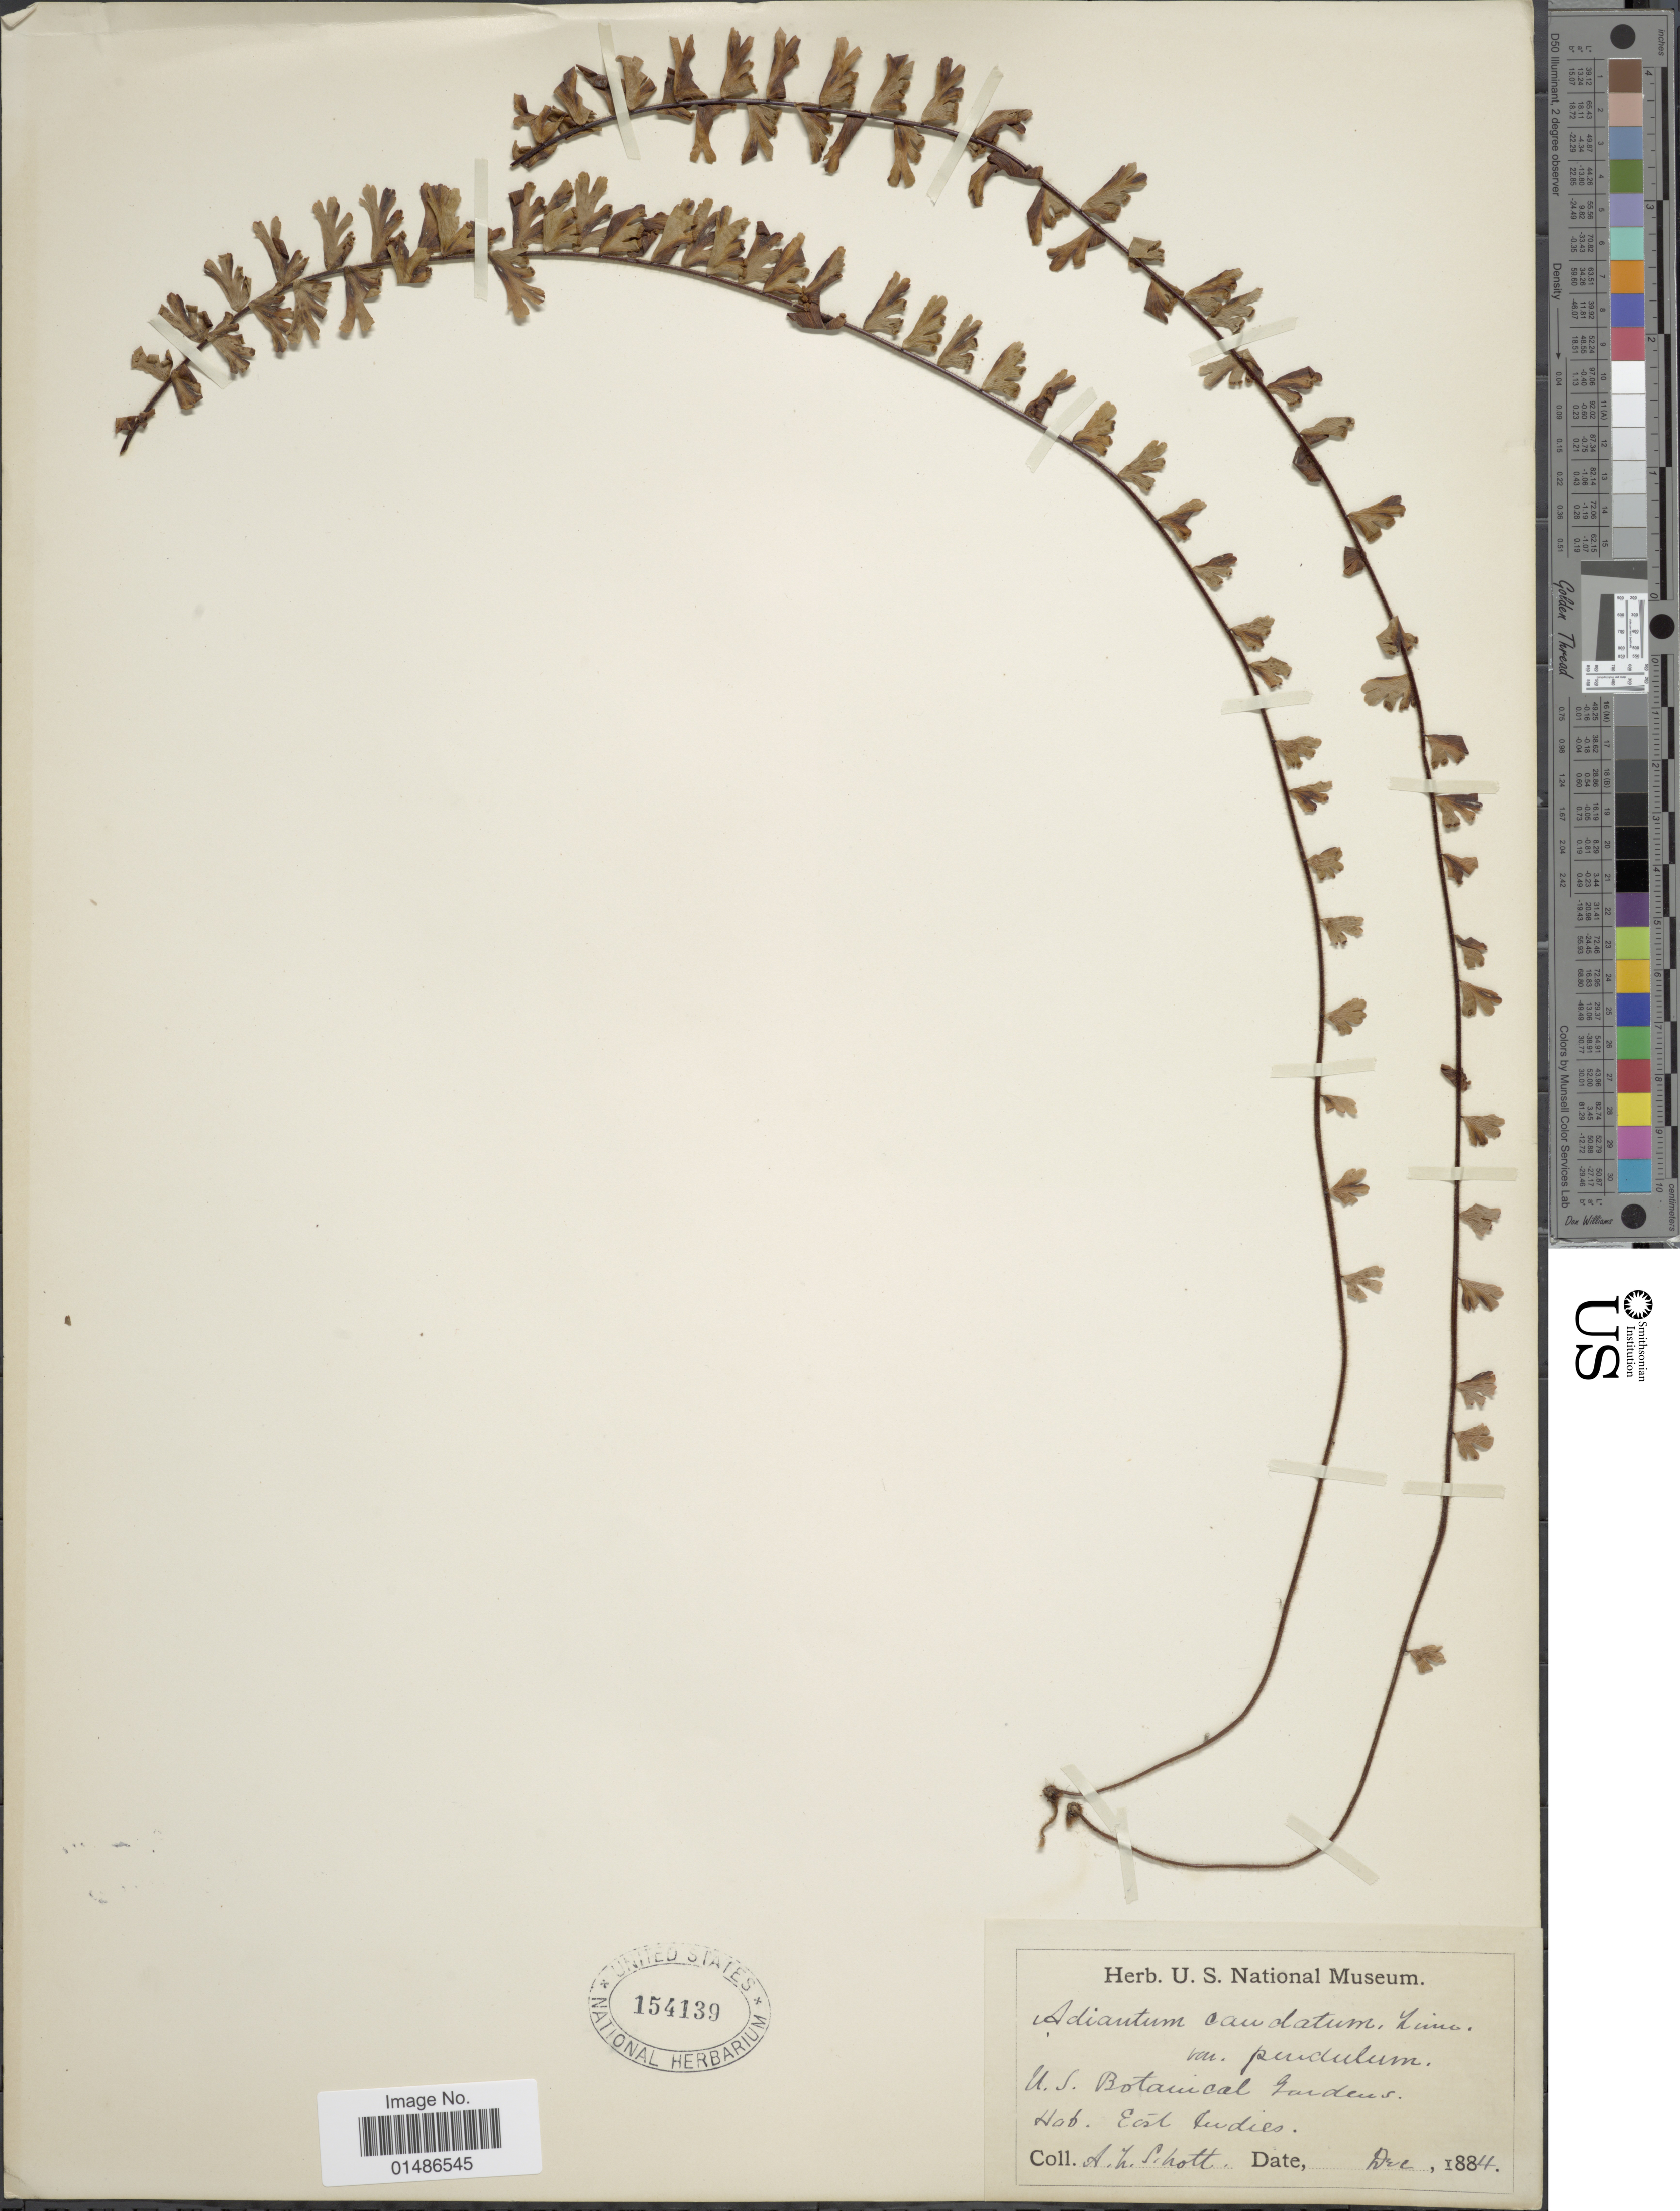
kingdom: Plantae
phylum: Tracheophyta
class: Polypodiopsida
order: Polypodiales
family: Pteridaceae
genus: Adiantum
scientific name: Adiantum caudatum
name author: L.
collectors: A. L. Schott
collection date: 1884-12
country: United States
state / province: District of Columbia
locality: U.S. Botanical Gardens. East Indies.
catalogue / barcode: US 154139